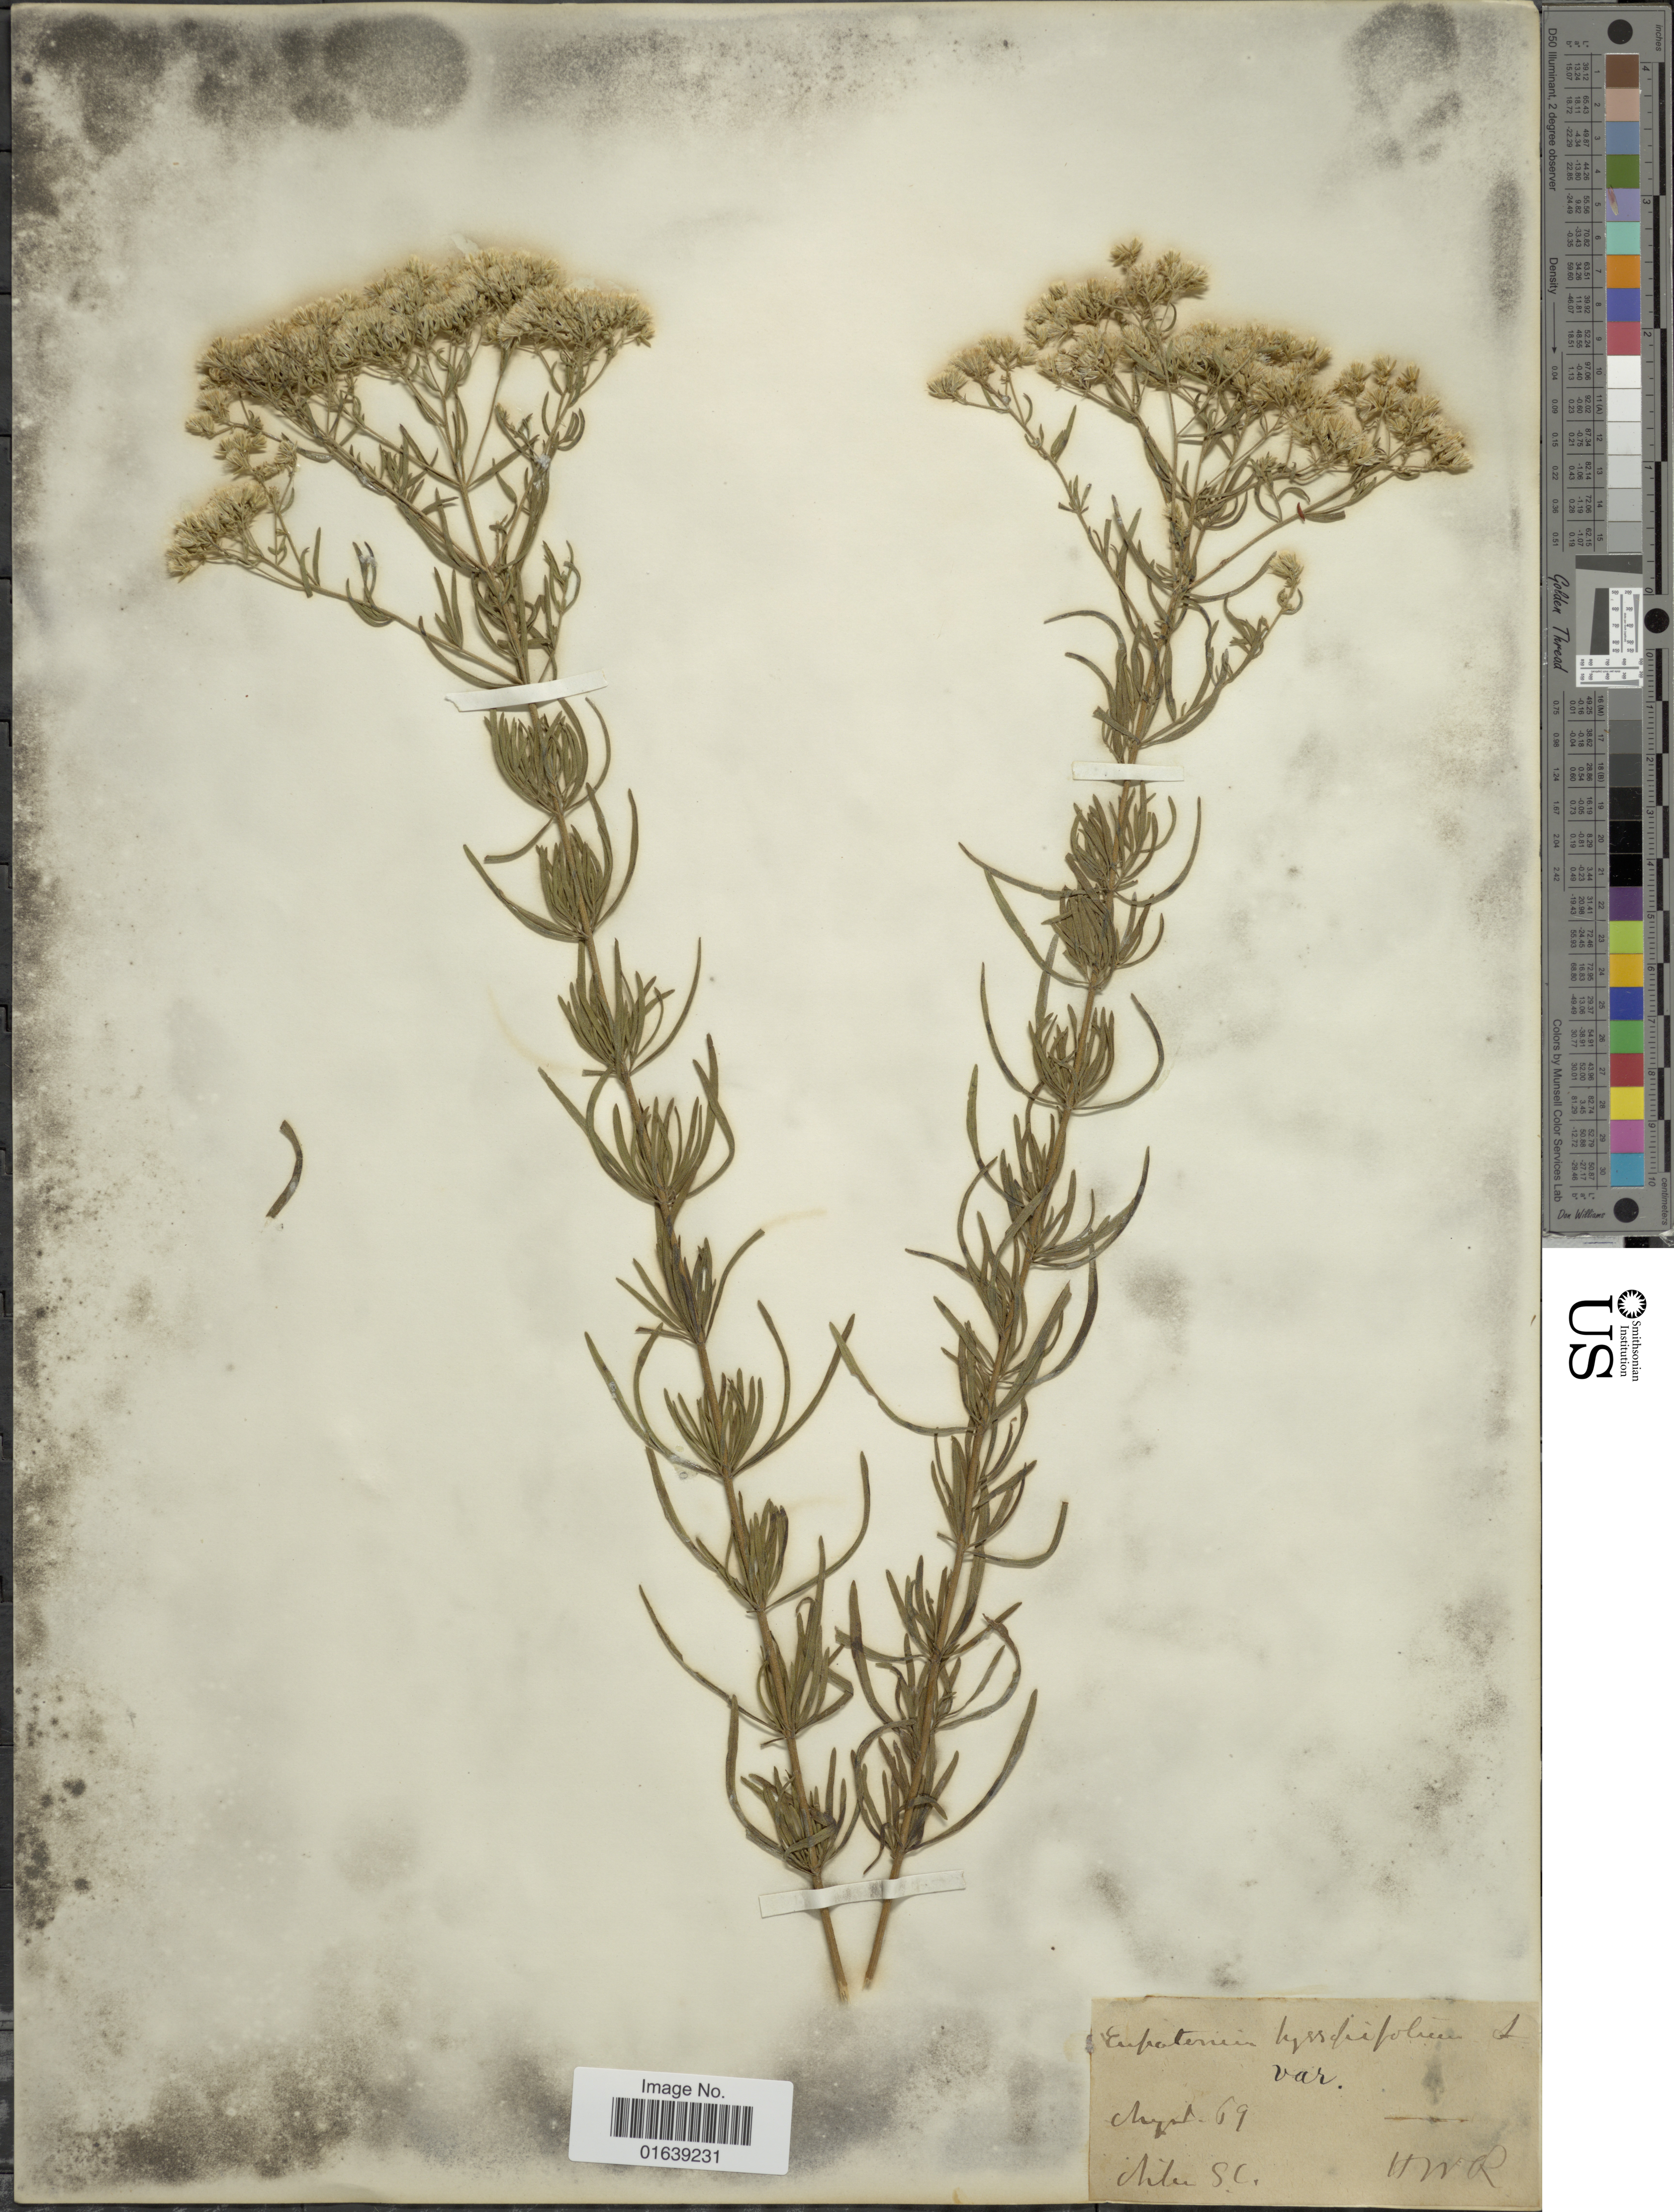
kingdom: Plantae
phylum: Tracheophyta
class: Magnoliopsida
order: Asterales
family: Asteraceae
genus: Eupatorium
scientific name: Eupatorium hyssopifolium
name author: L.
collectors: H. S. R.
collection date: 1869-08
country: United States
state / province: South Carolina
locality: Aiken